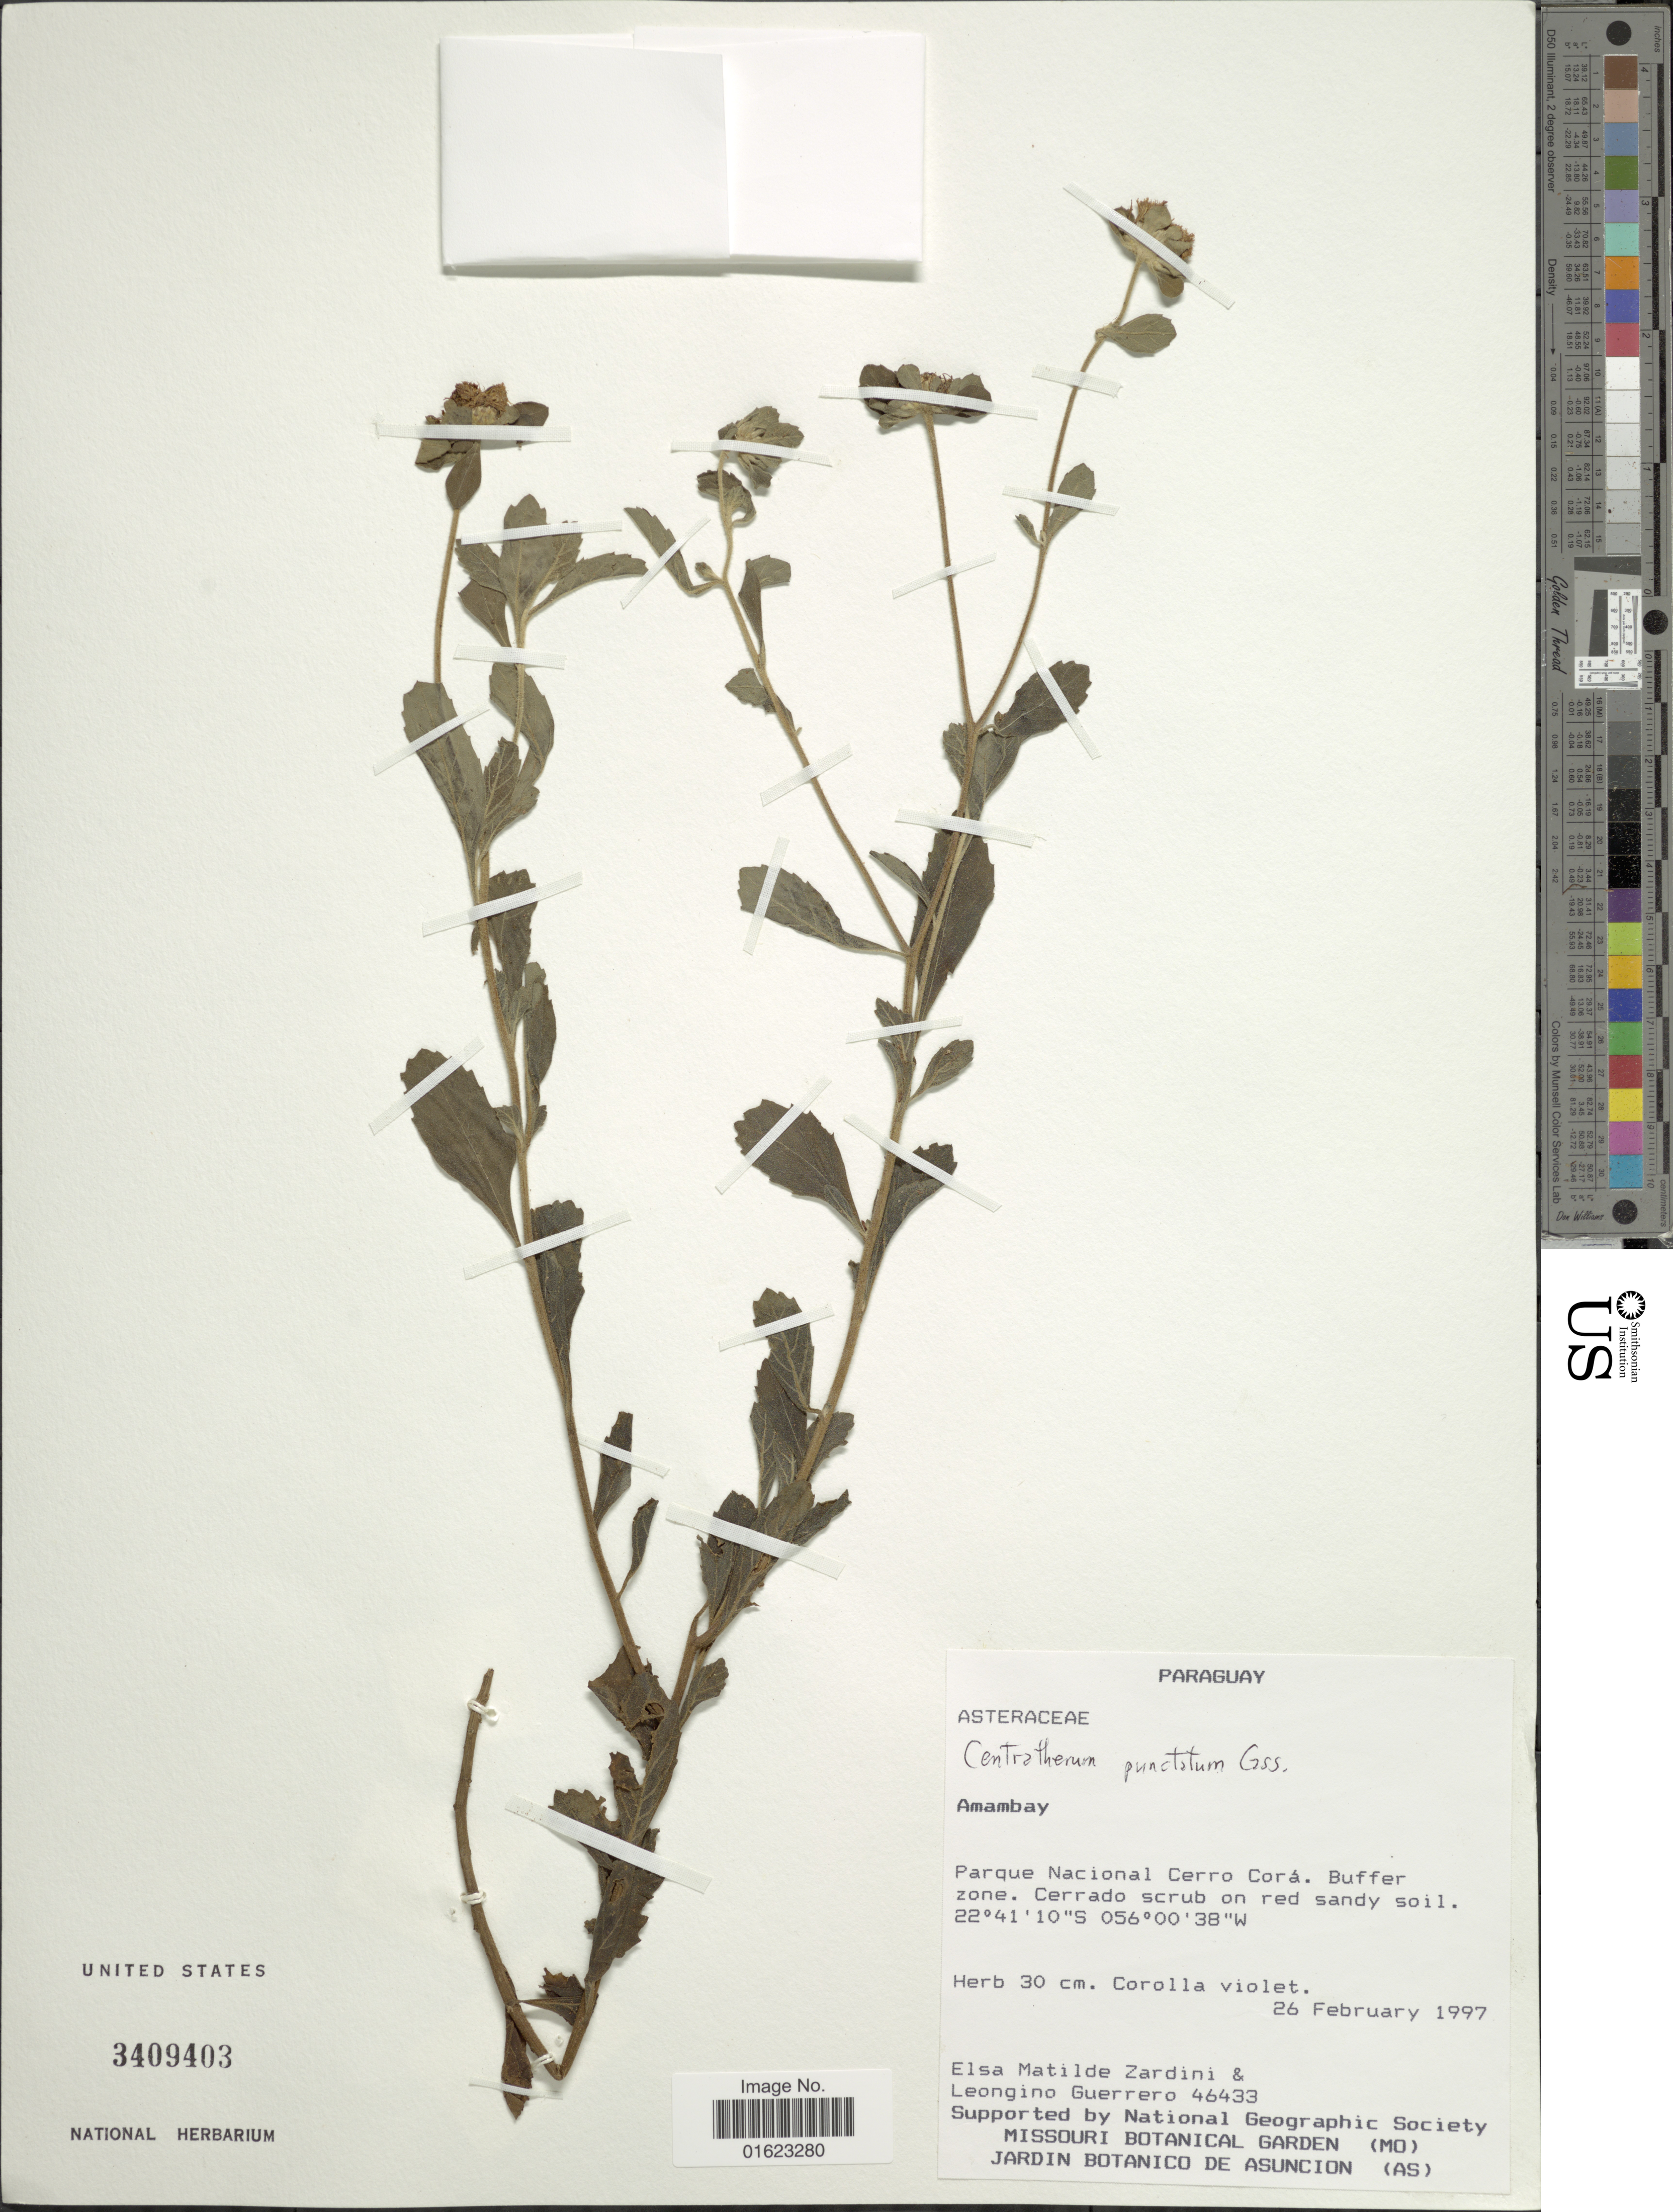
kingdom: Plantae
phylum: Tracheophyta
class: Magnoliopsida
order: Asterales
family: Asteraceae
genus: Centratherum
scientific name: Centratherum punctatum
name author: Cass.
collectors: E. M. Zardini & L. Guerrero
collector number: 46433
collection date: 1997-02-26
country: Paraguay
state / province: Amambay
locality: Paraguay. Amambay, Parque Nacional Cerro Cora.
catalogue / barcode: US 3409403